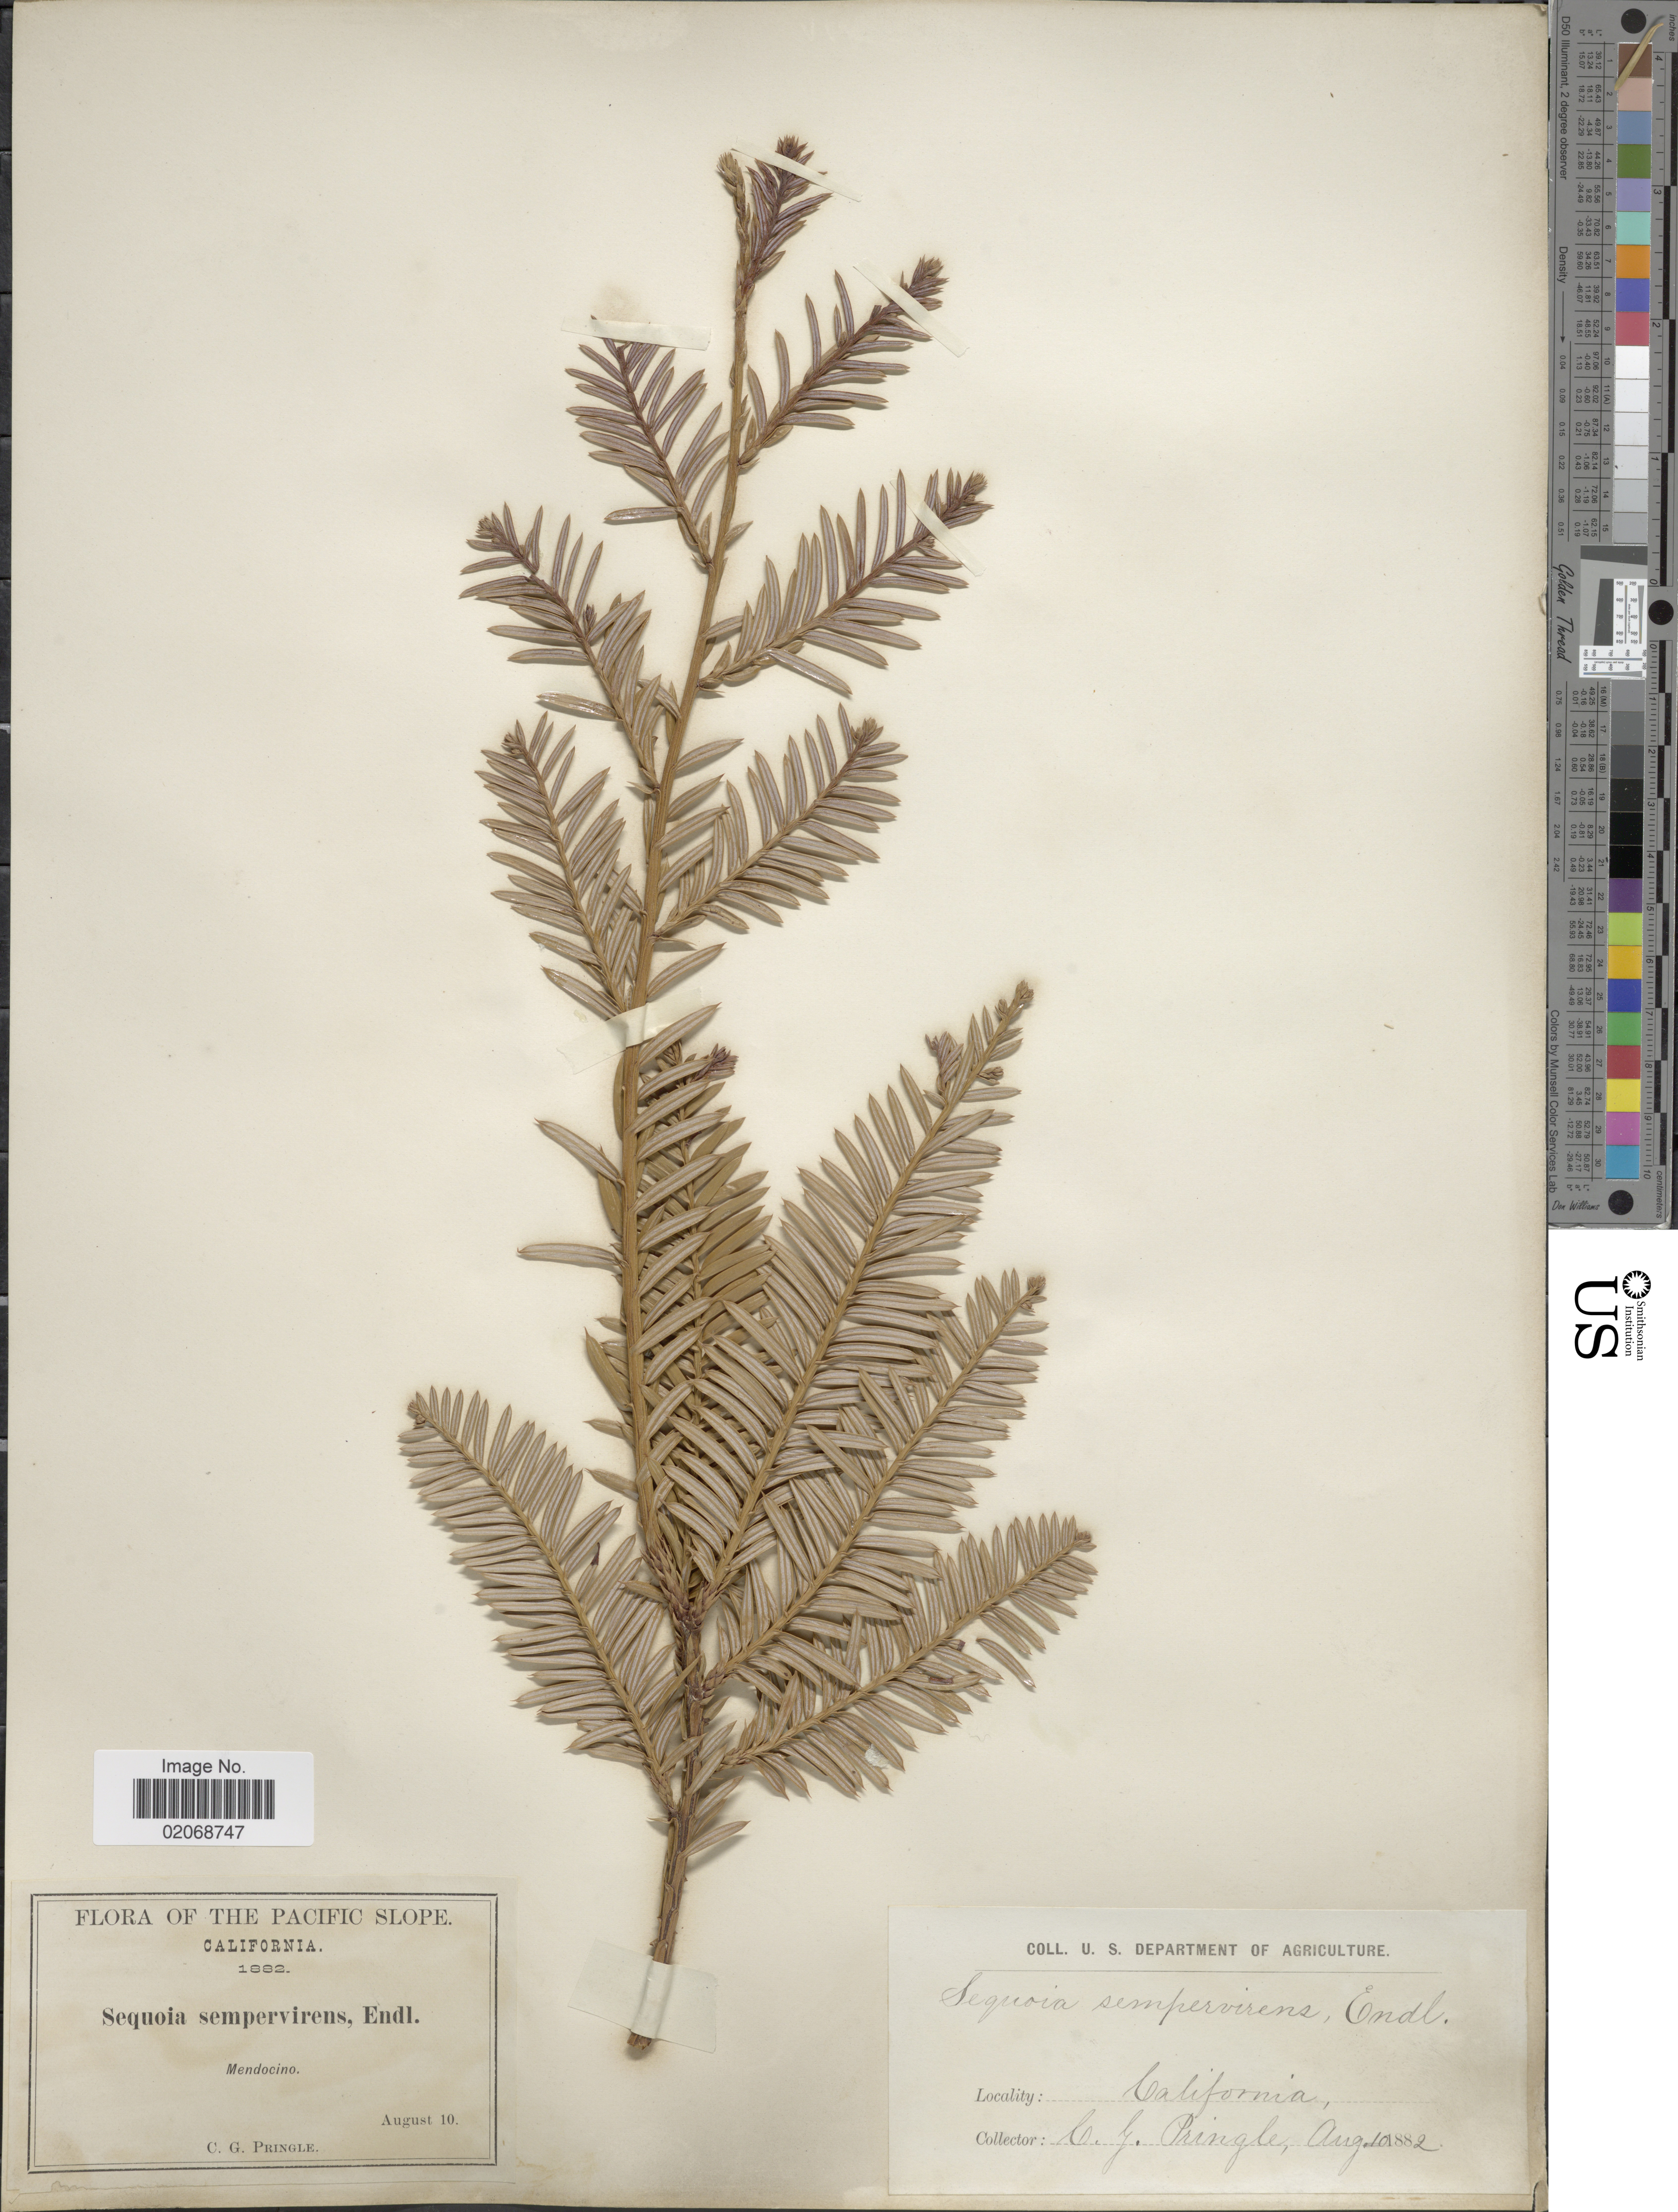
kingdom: Plantae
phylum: Tracheophyta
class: Pinopsida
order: Pinales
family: Cupressaceae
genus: Sequoia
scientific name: Sequoia sempervirens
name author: (D. Don) Endl.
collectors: C. G. Pringle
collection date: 1882-08-10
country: United States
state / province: California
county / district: Mendocino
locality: Pacific Slope, Mendocino